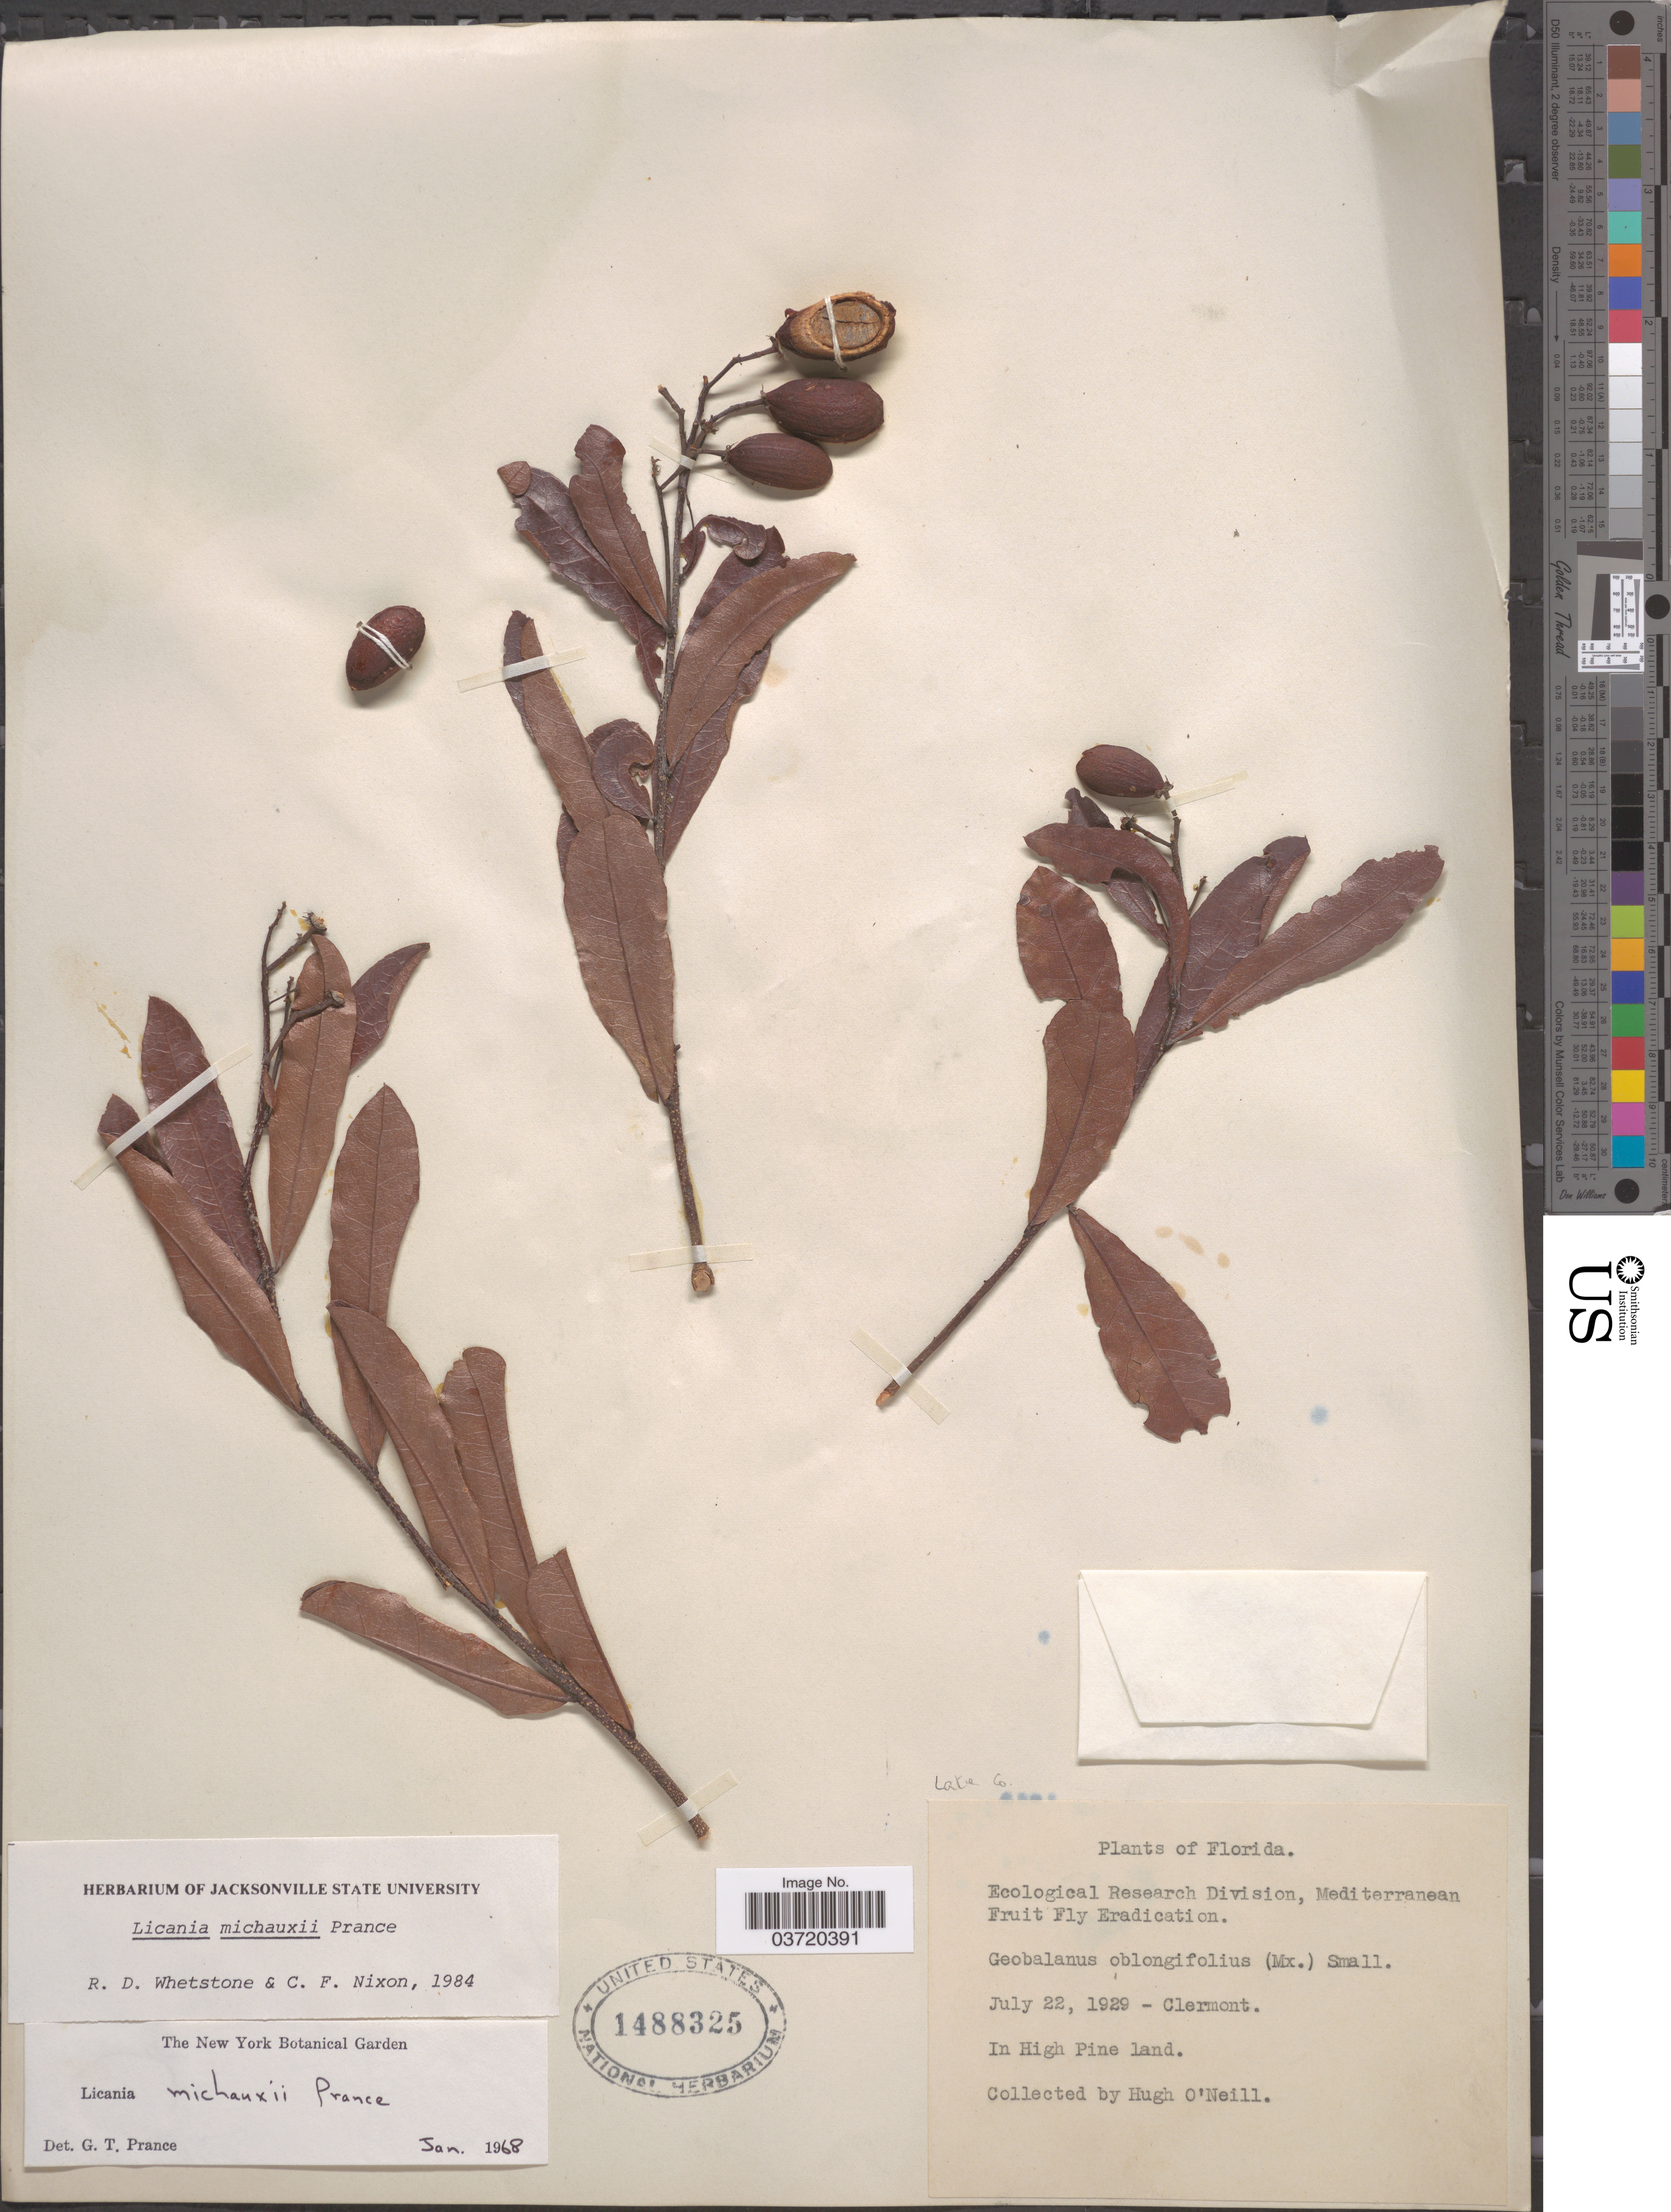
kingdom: Plantae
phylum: Tracheophyta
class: Magnoliopsida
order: Malpighiales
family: Chrysobalanaceae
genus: Geobalanus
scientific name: Geobalanus oblongifolius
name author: (Michx.) Small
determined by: Strong, M. T., (US), Smithsonian Institution - National Museum of Natural History (UNITED STATES)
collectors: H. O'Neill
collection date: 1929-07-22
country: United States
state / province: Florida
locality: Clermont. In High Pine land. Lake Co.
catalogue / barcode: US 1488325